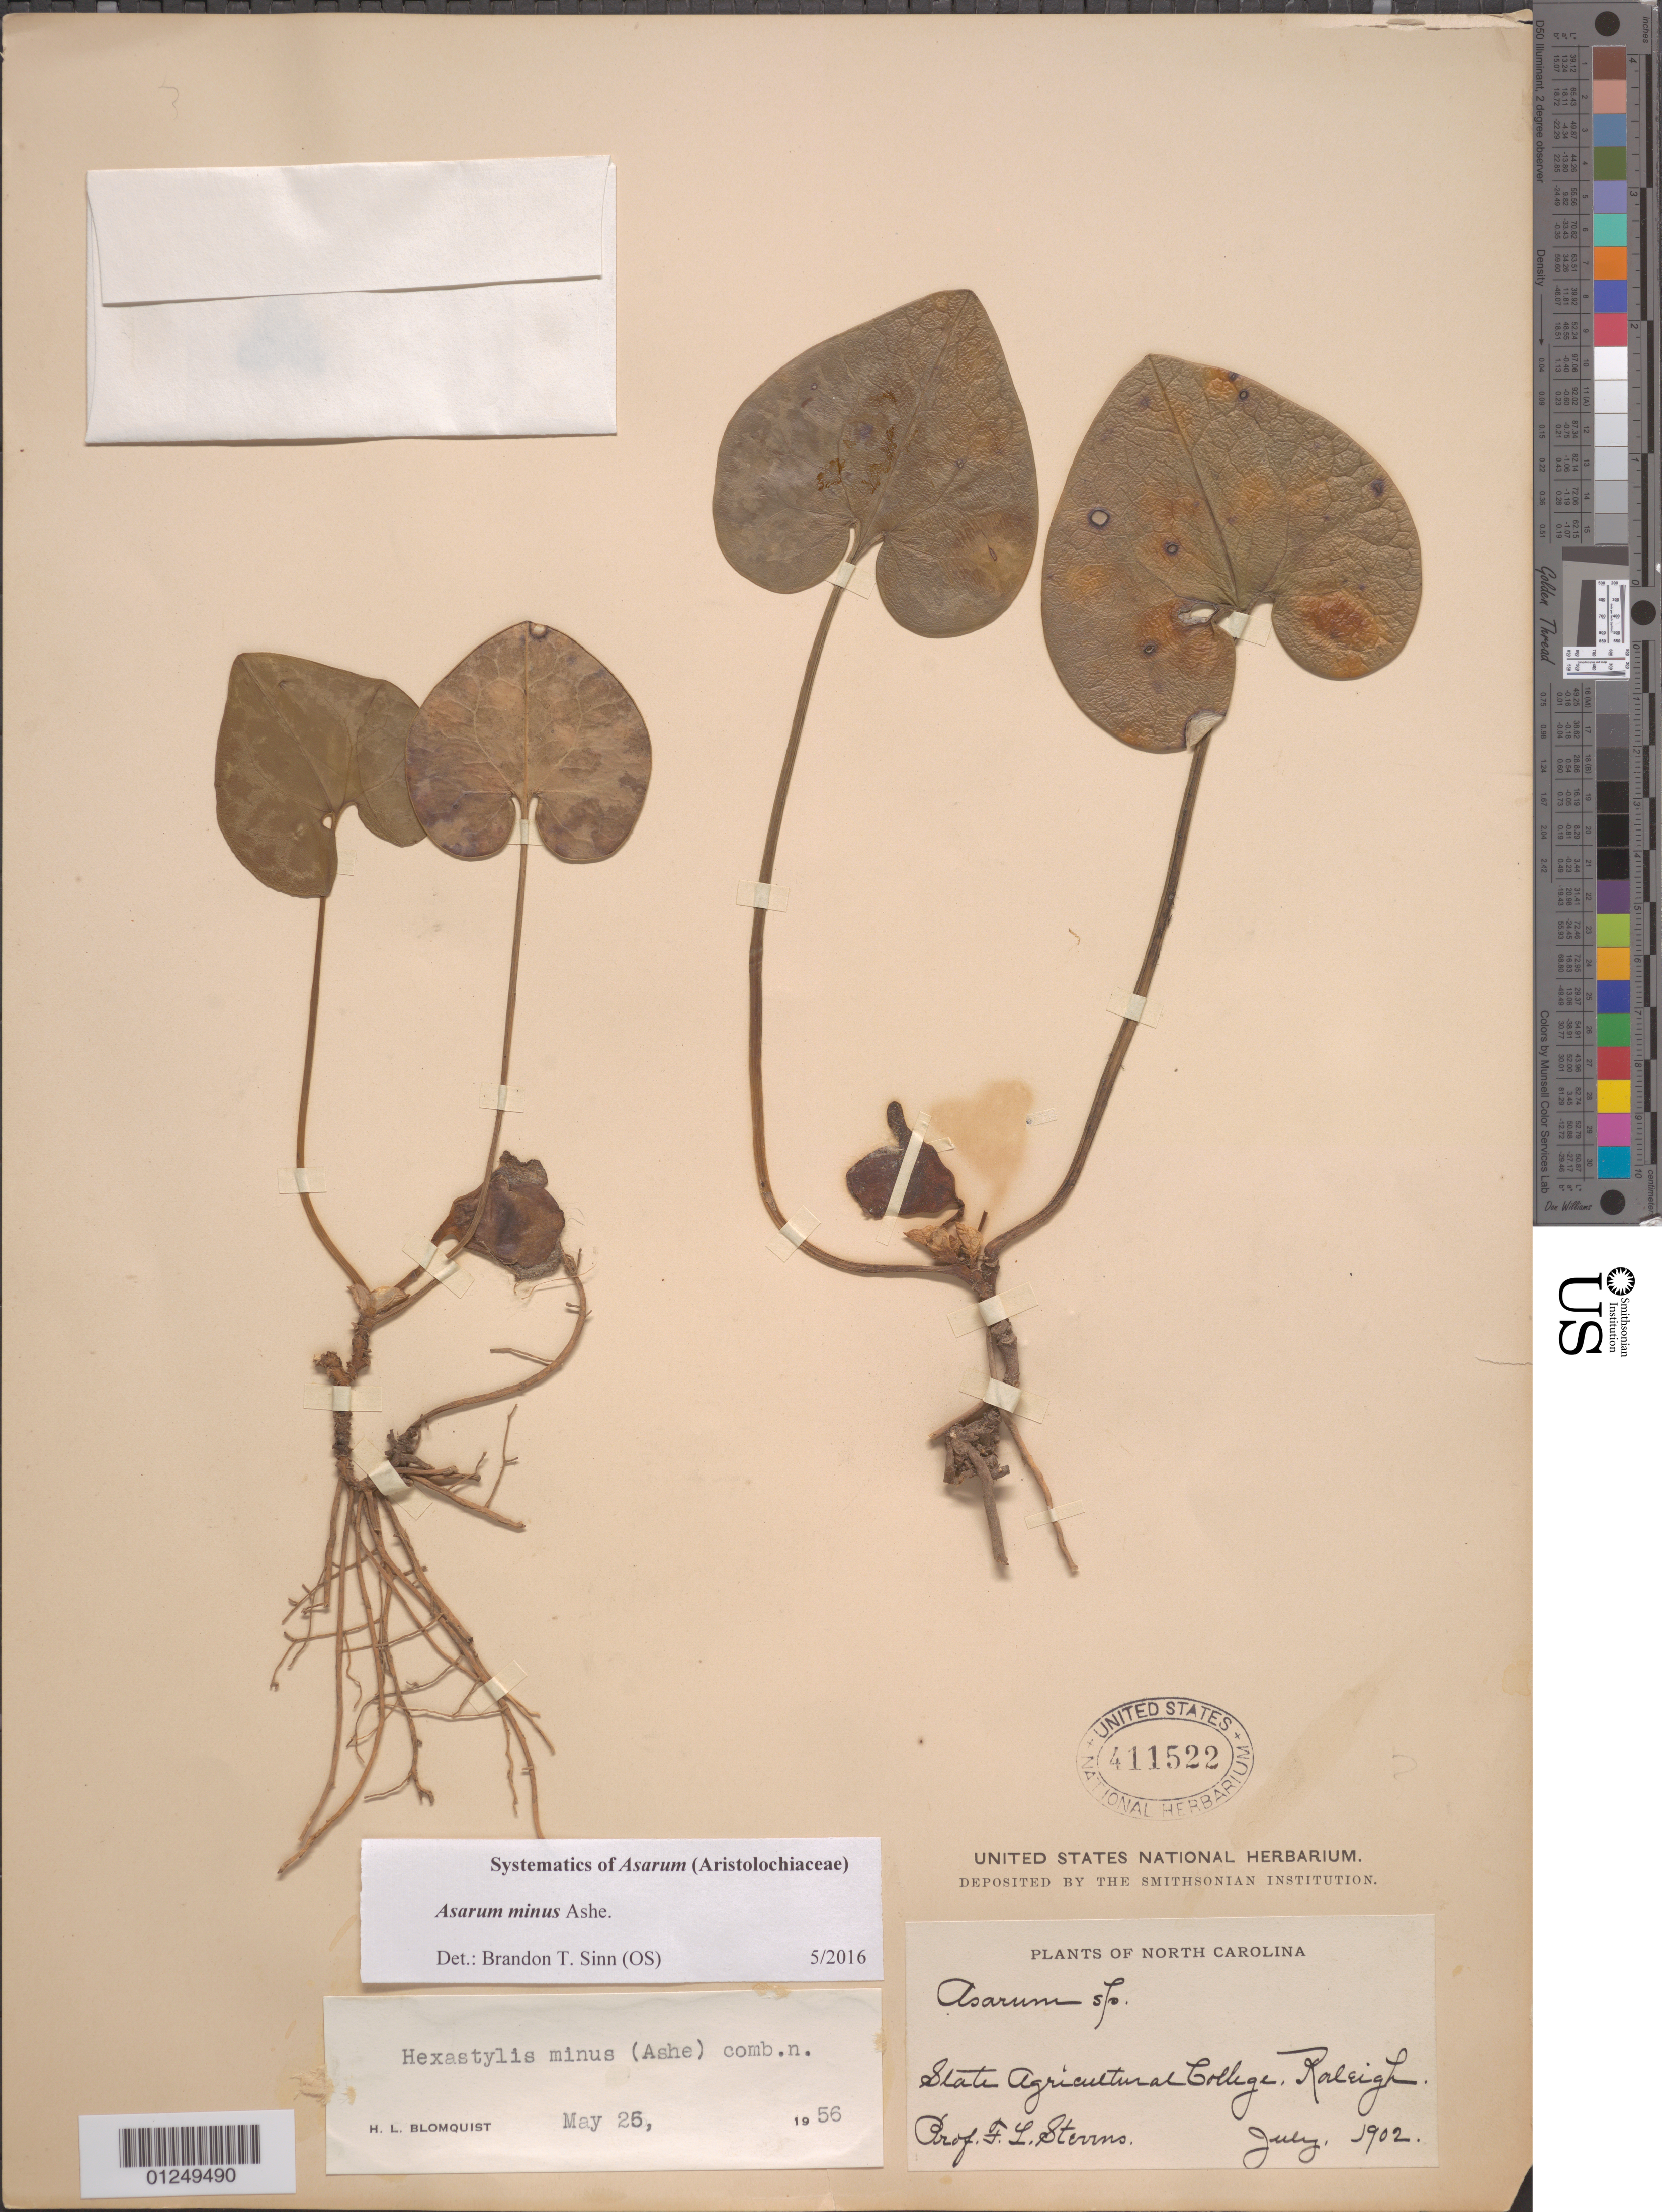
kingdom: Plantae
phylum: Tracheophyta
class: Magnoliopsida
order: Piperales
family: Aristolochiaceae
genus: Hexastylis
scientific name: Hexastylis minor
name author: (Ashe) H.L. Blomq.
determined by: Blomquist, H. L.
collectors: F. L. Stevens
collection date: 1902-07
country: United States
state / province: North Carolina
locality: State Agricultural College, Raleigh.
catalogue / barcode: US 411522